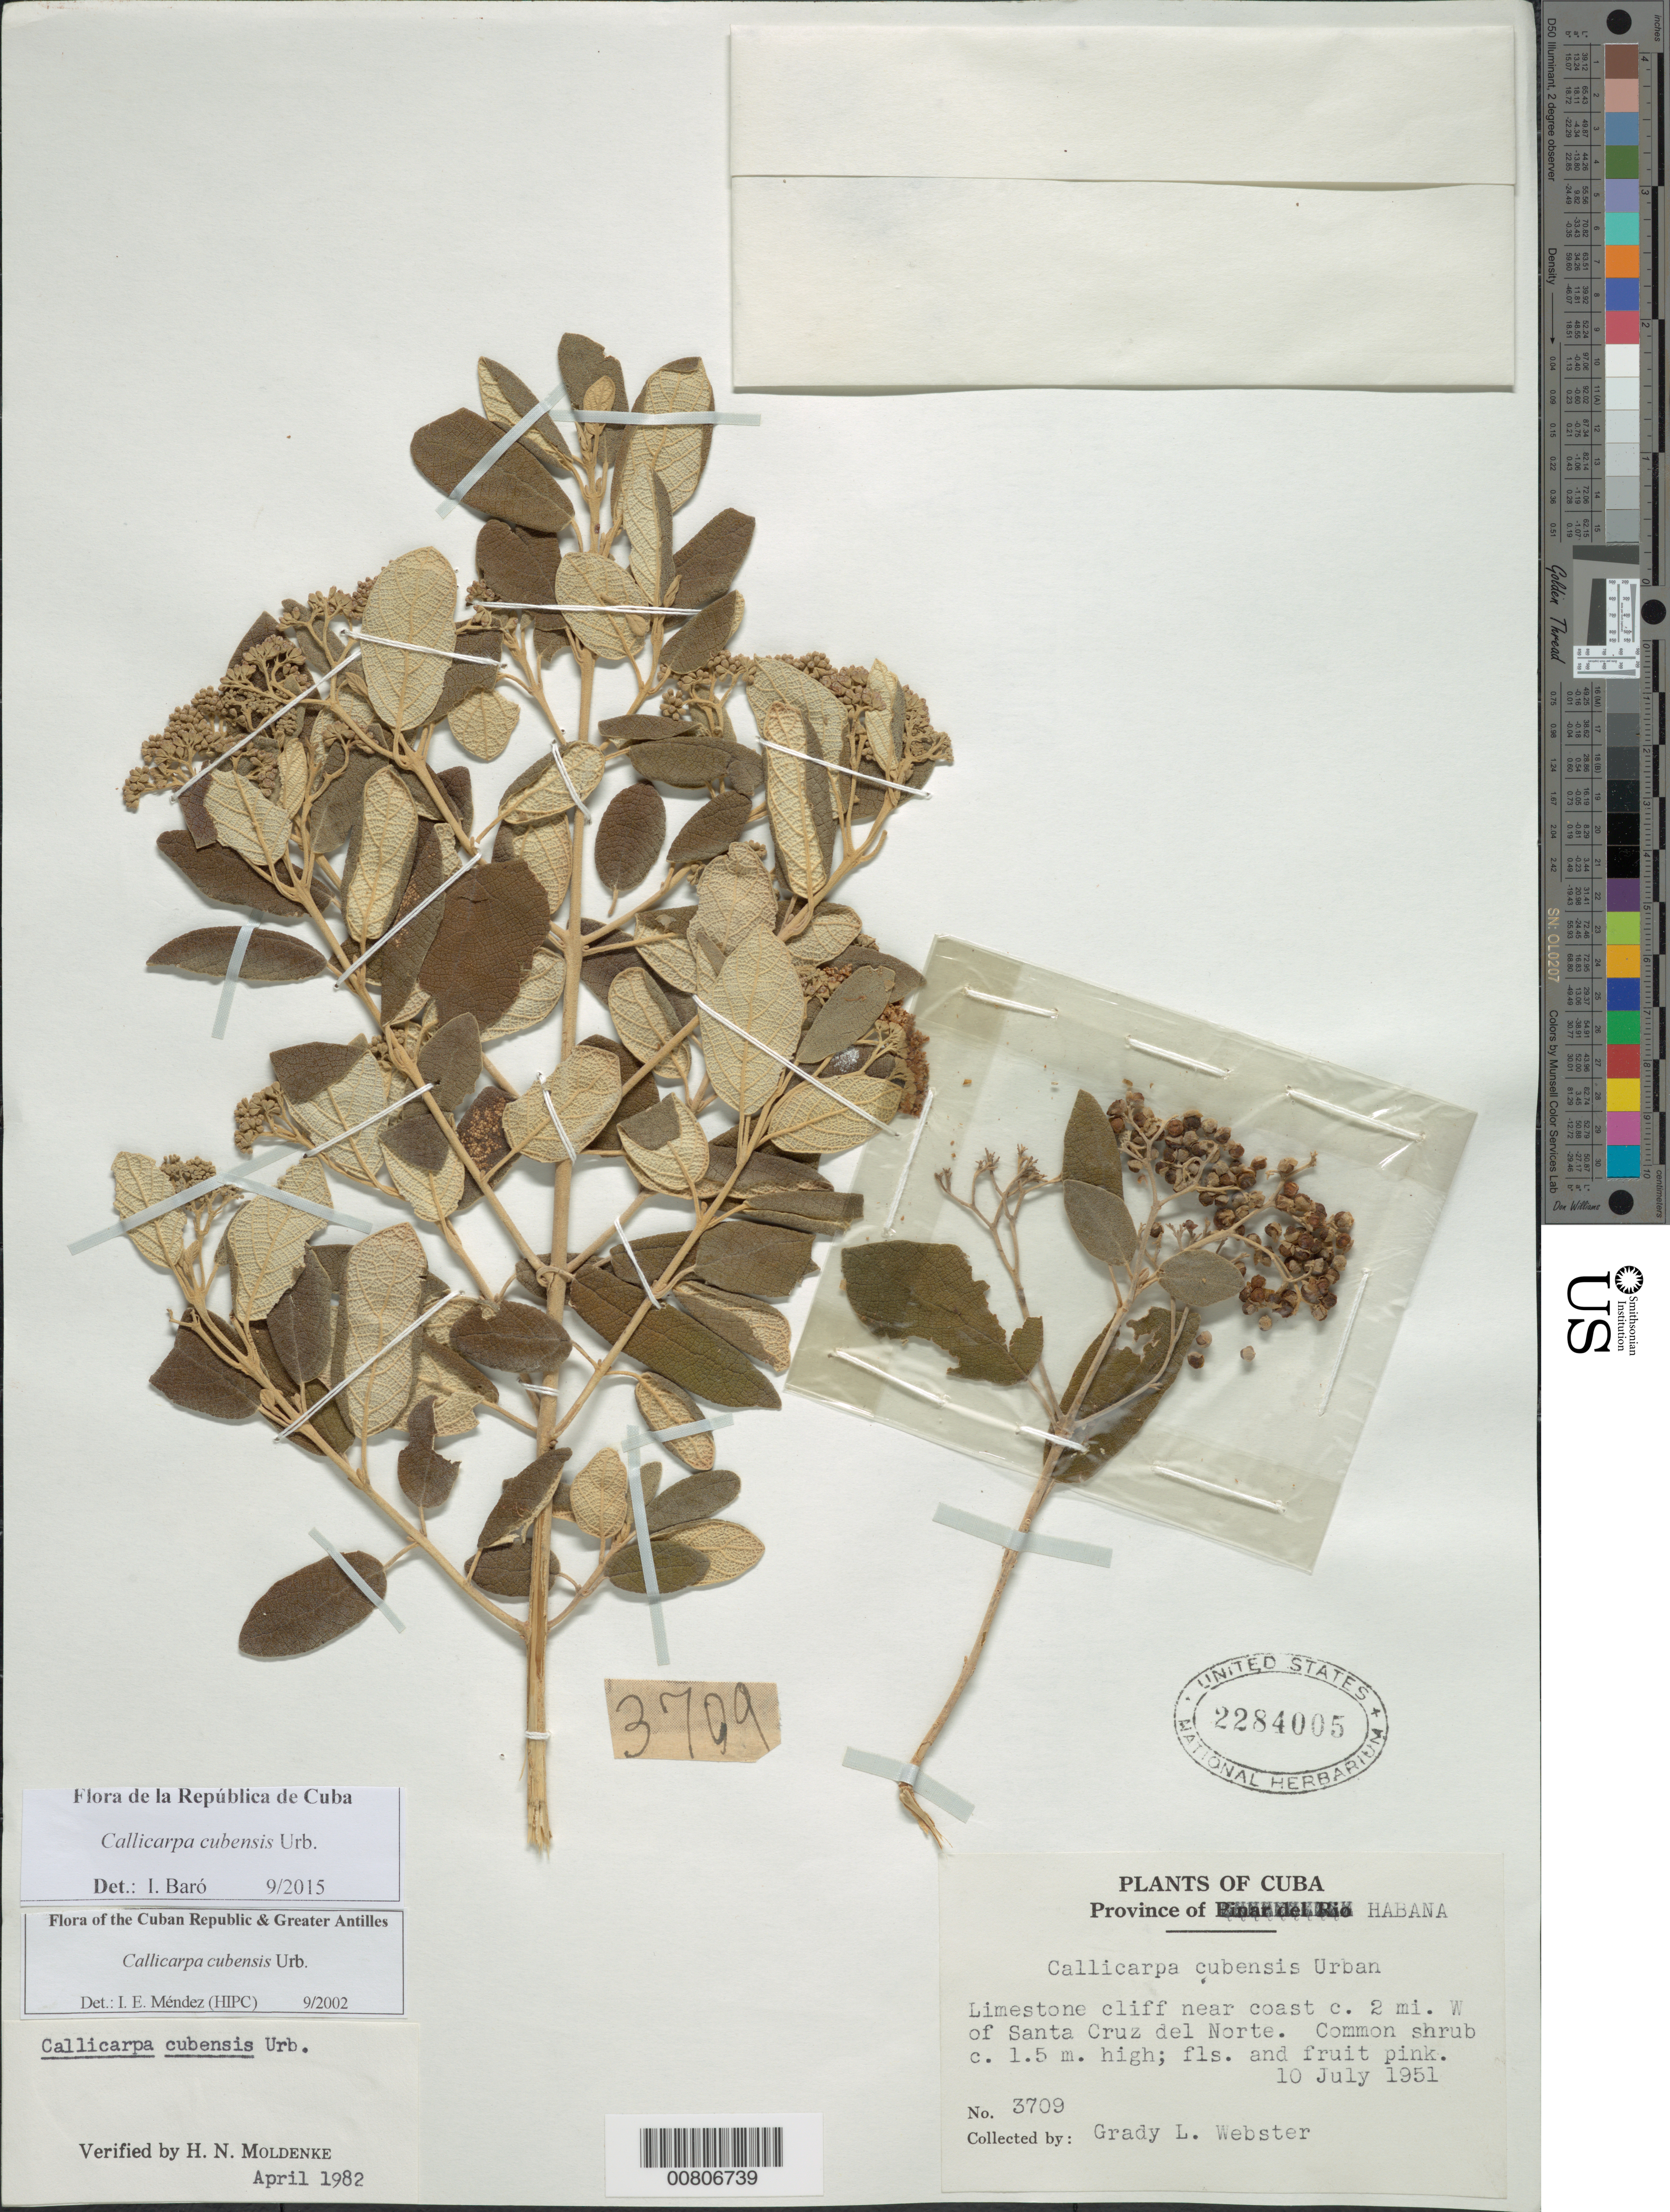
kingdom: Plantae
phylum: Tracheophyta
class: Magnoliopsida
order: Lamiales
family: Lamiaceae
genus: Callicarpa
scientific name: Callicarpa cubensis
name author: Urb.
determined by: Baró Oliedo, I.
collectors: G. L. Webster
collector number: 3709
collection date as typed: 10 Jul 1951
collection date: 1951-07-10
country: Cuba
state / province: Mayabeque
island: Cuba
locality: Habana [Mayabeque]. Santa Cruz del Norte, 2 miles W of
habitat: Limestone cliff near coast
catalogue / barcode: US 2284005